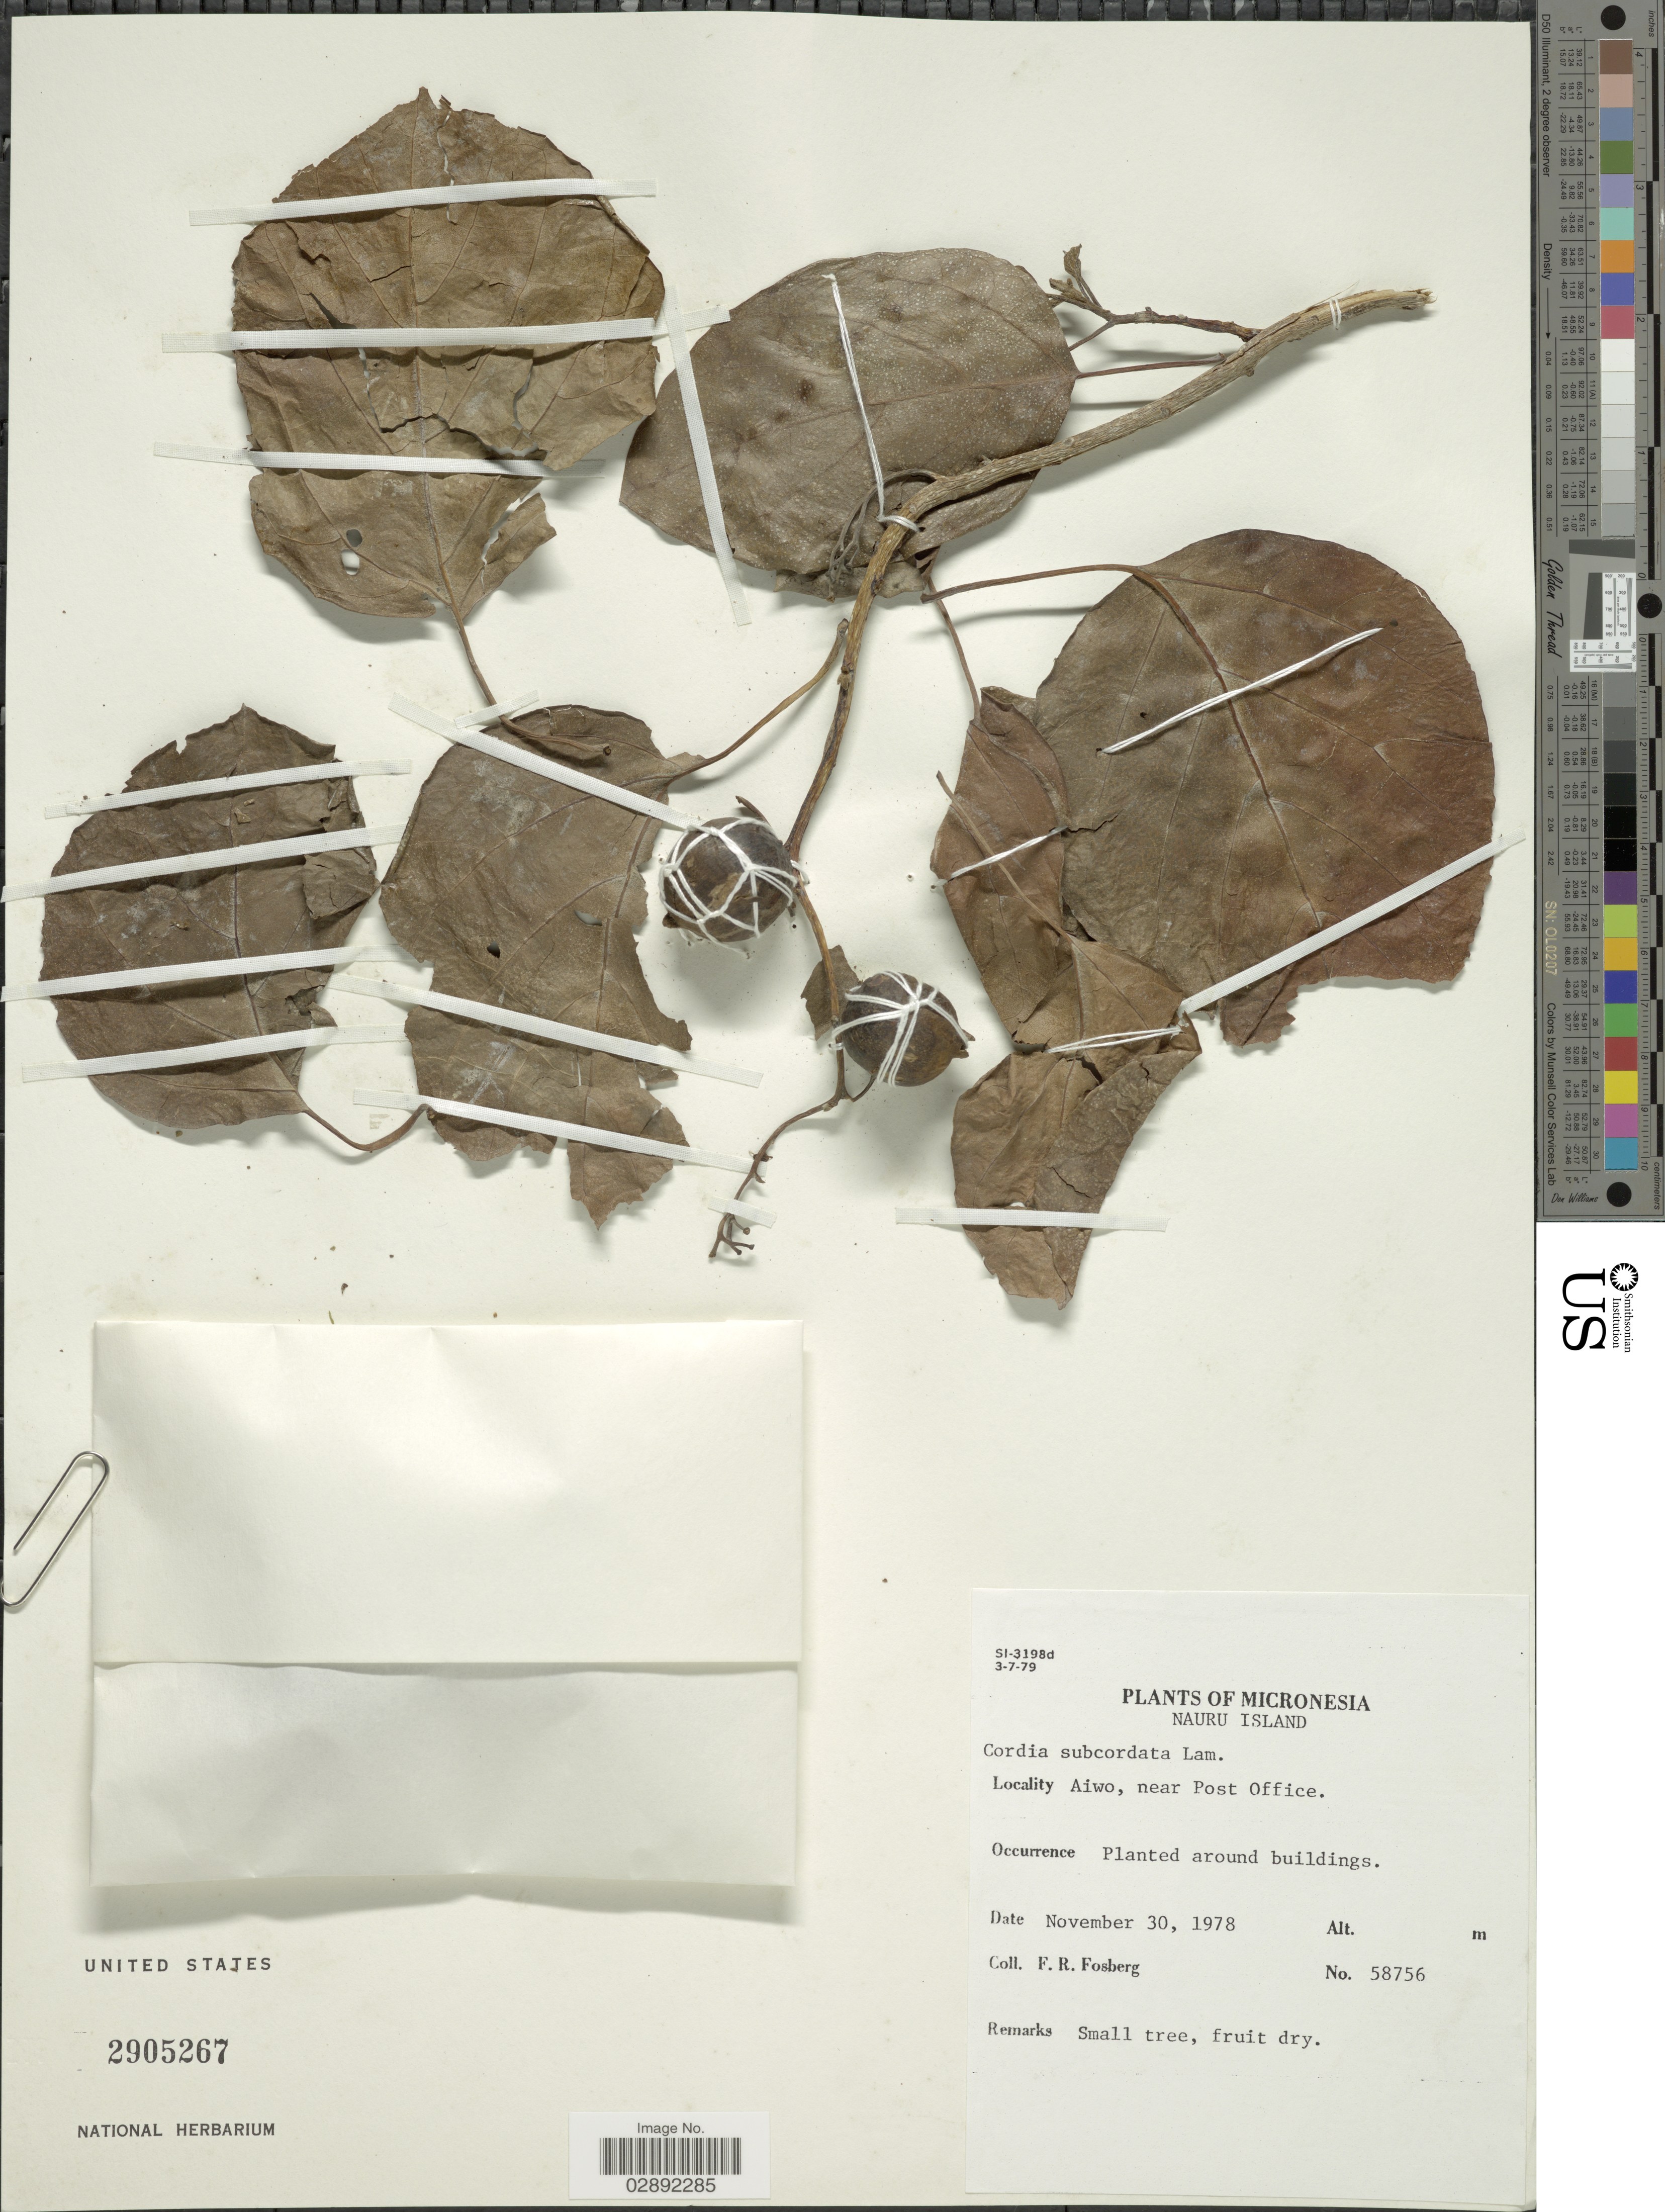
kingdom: Plantae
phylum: Tracheophyta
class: Magnoliopsida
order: Boraginales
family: Cordiaceae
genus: Cordia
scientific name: Cordia subcordata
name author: Lam.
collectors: F. R. Fosberg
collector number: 58756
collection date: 1978-11-30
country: Nauru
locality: Micronesia. Nauru Island. Aiwo, near Post Office.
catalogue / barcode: US 2905267